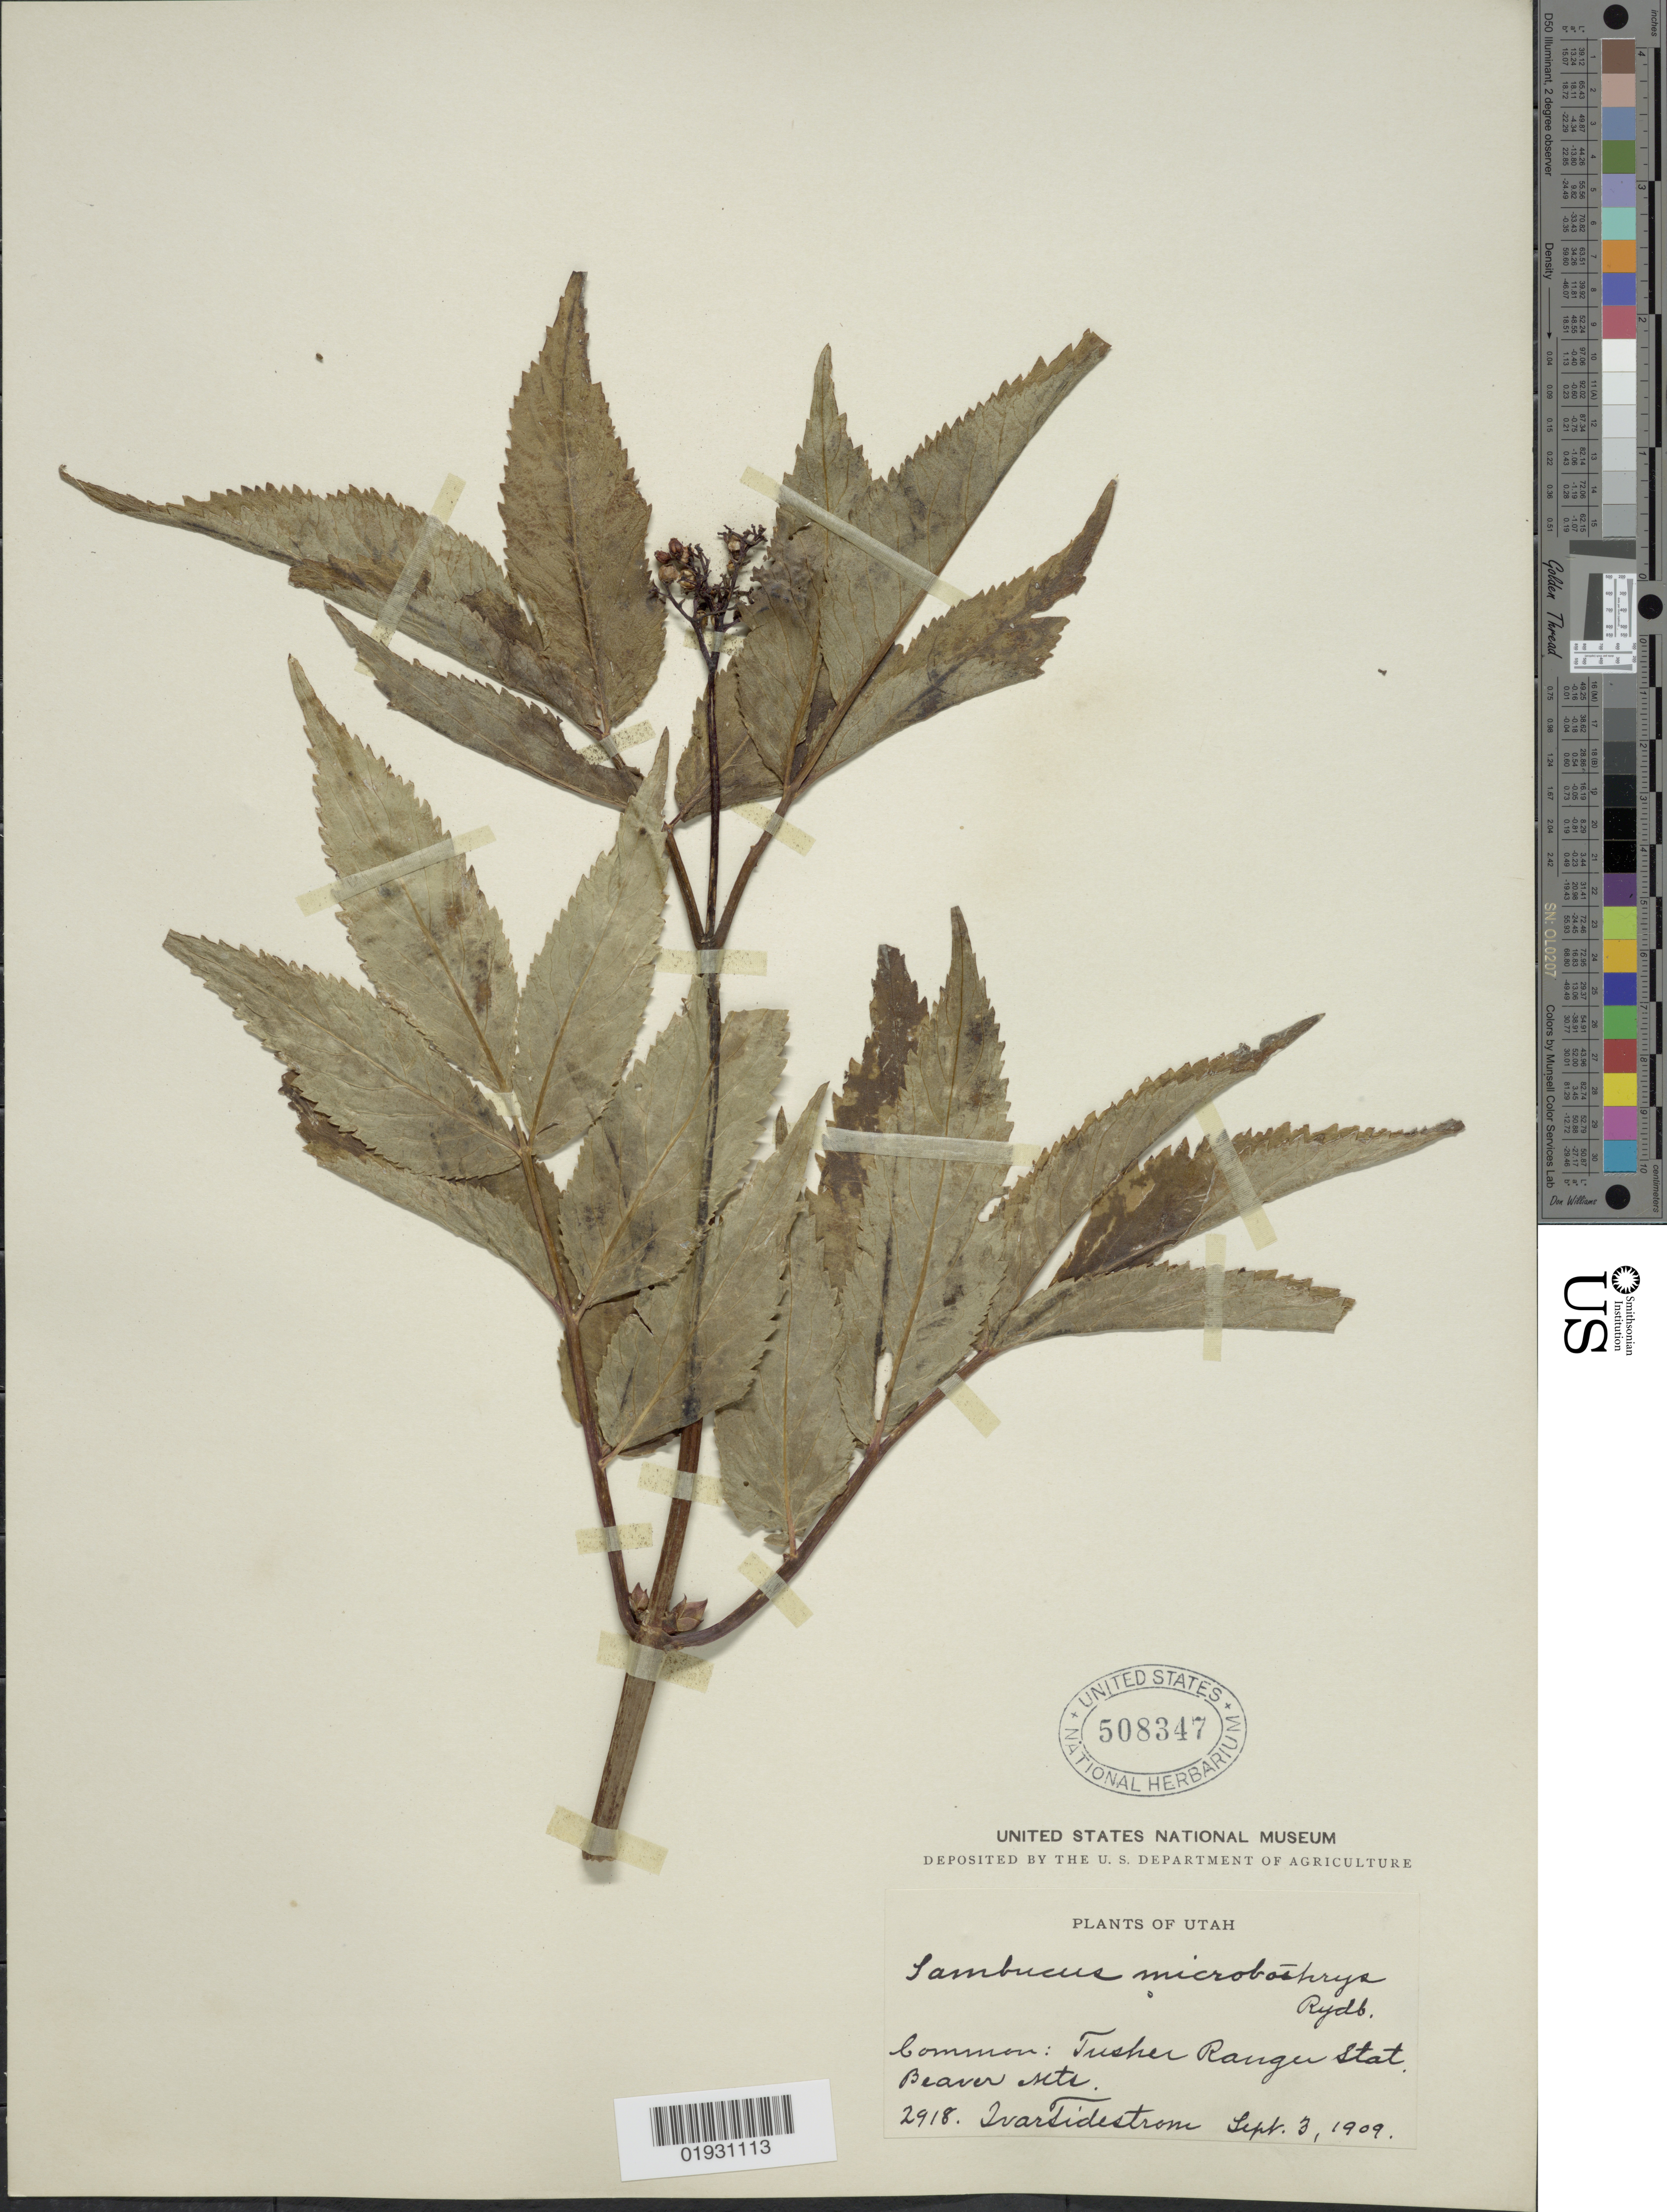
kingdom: Plantae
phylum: Tracheophyta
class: Magnoliopsida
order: Dipsacales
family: Viburnaceae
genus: Sambucus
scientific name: Sambucus microbotrys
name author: Rydb.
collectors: I. F. Tidestrom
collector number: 2918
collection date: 1909-09-03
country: United States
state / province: Utah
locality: Tusher Ranger Stat. Beaver Mts.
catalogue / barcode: US 508347